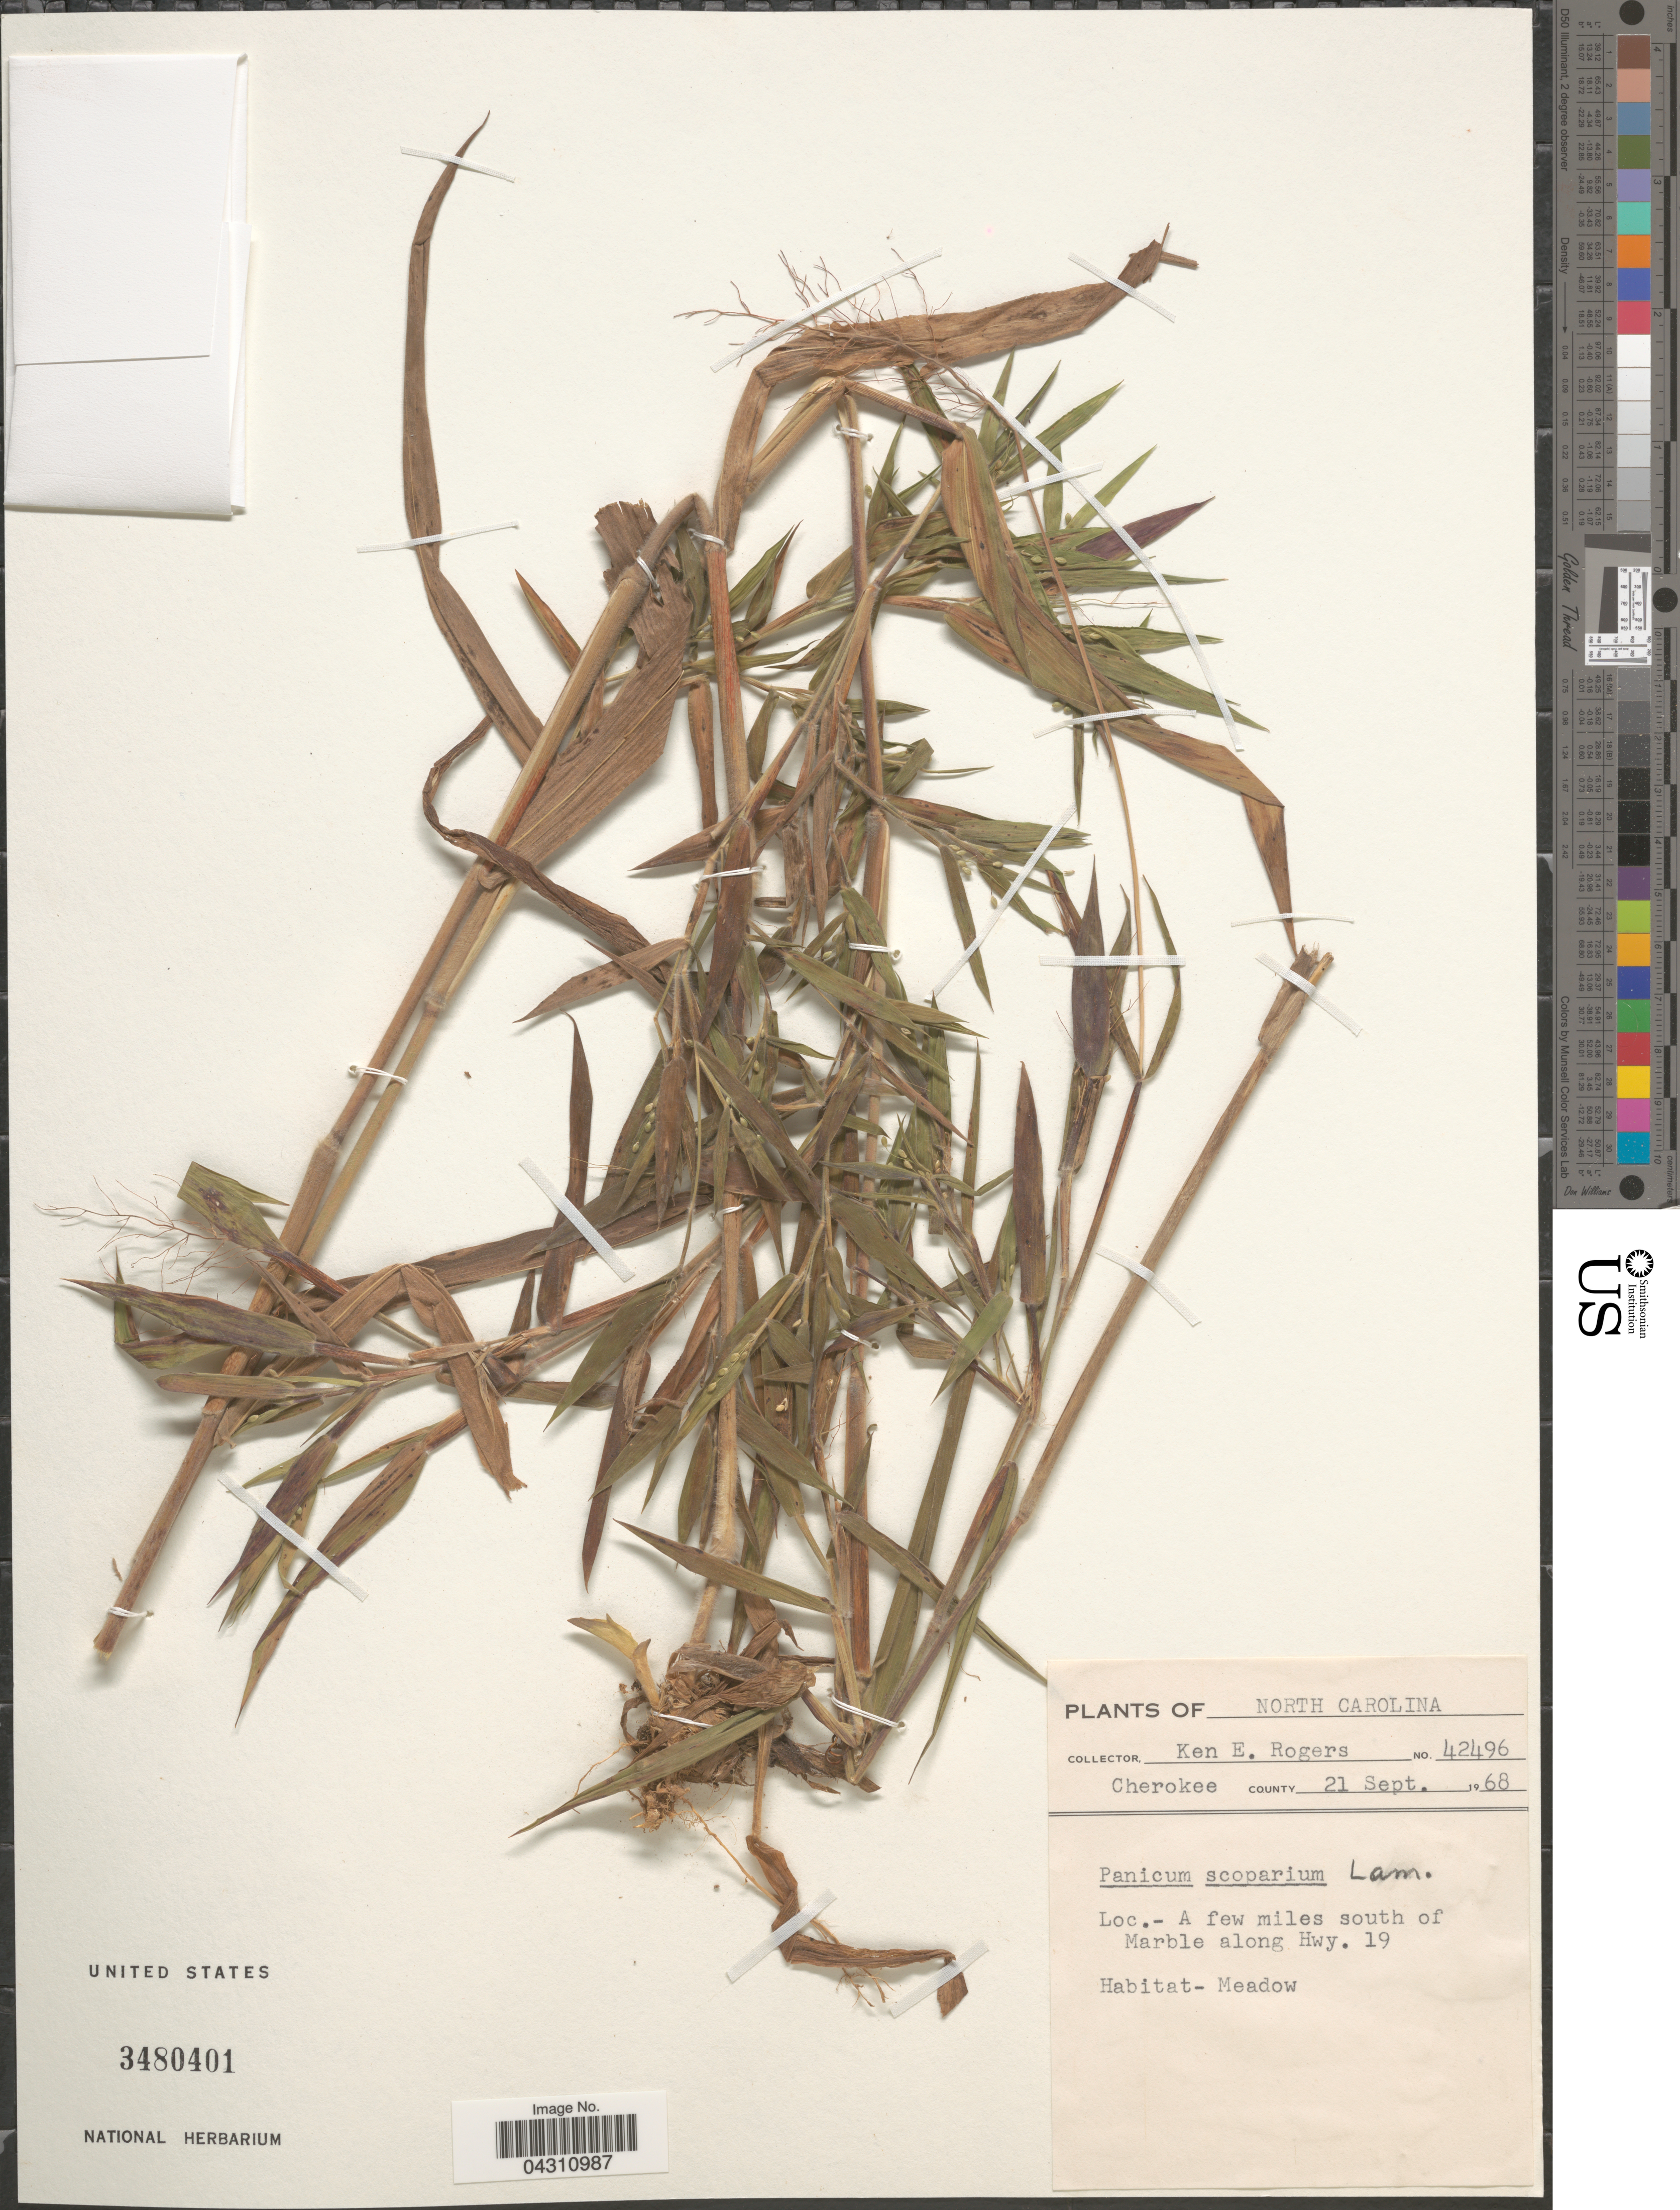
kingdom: Plantae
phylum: Tracheophyta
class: Liliopsida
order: Poales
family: Poaceae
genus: Dichanthelium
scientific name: Dichanthelium scoparium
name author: (Lam.) Gould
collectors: K. Rogers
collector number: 42496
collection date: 1968-09-21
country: United States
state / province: North Carolina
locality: Cherokee County. A few miles south of Marble along Hwy. 19.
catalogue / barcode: US 3480401